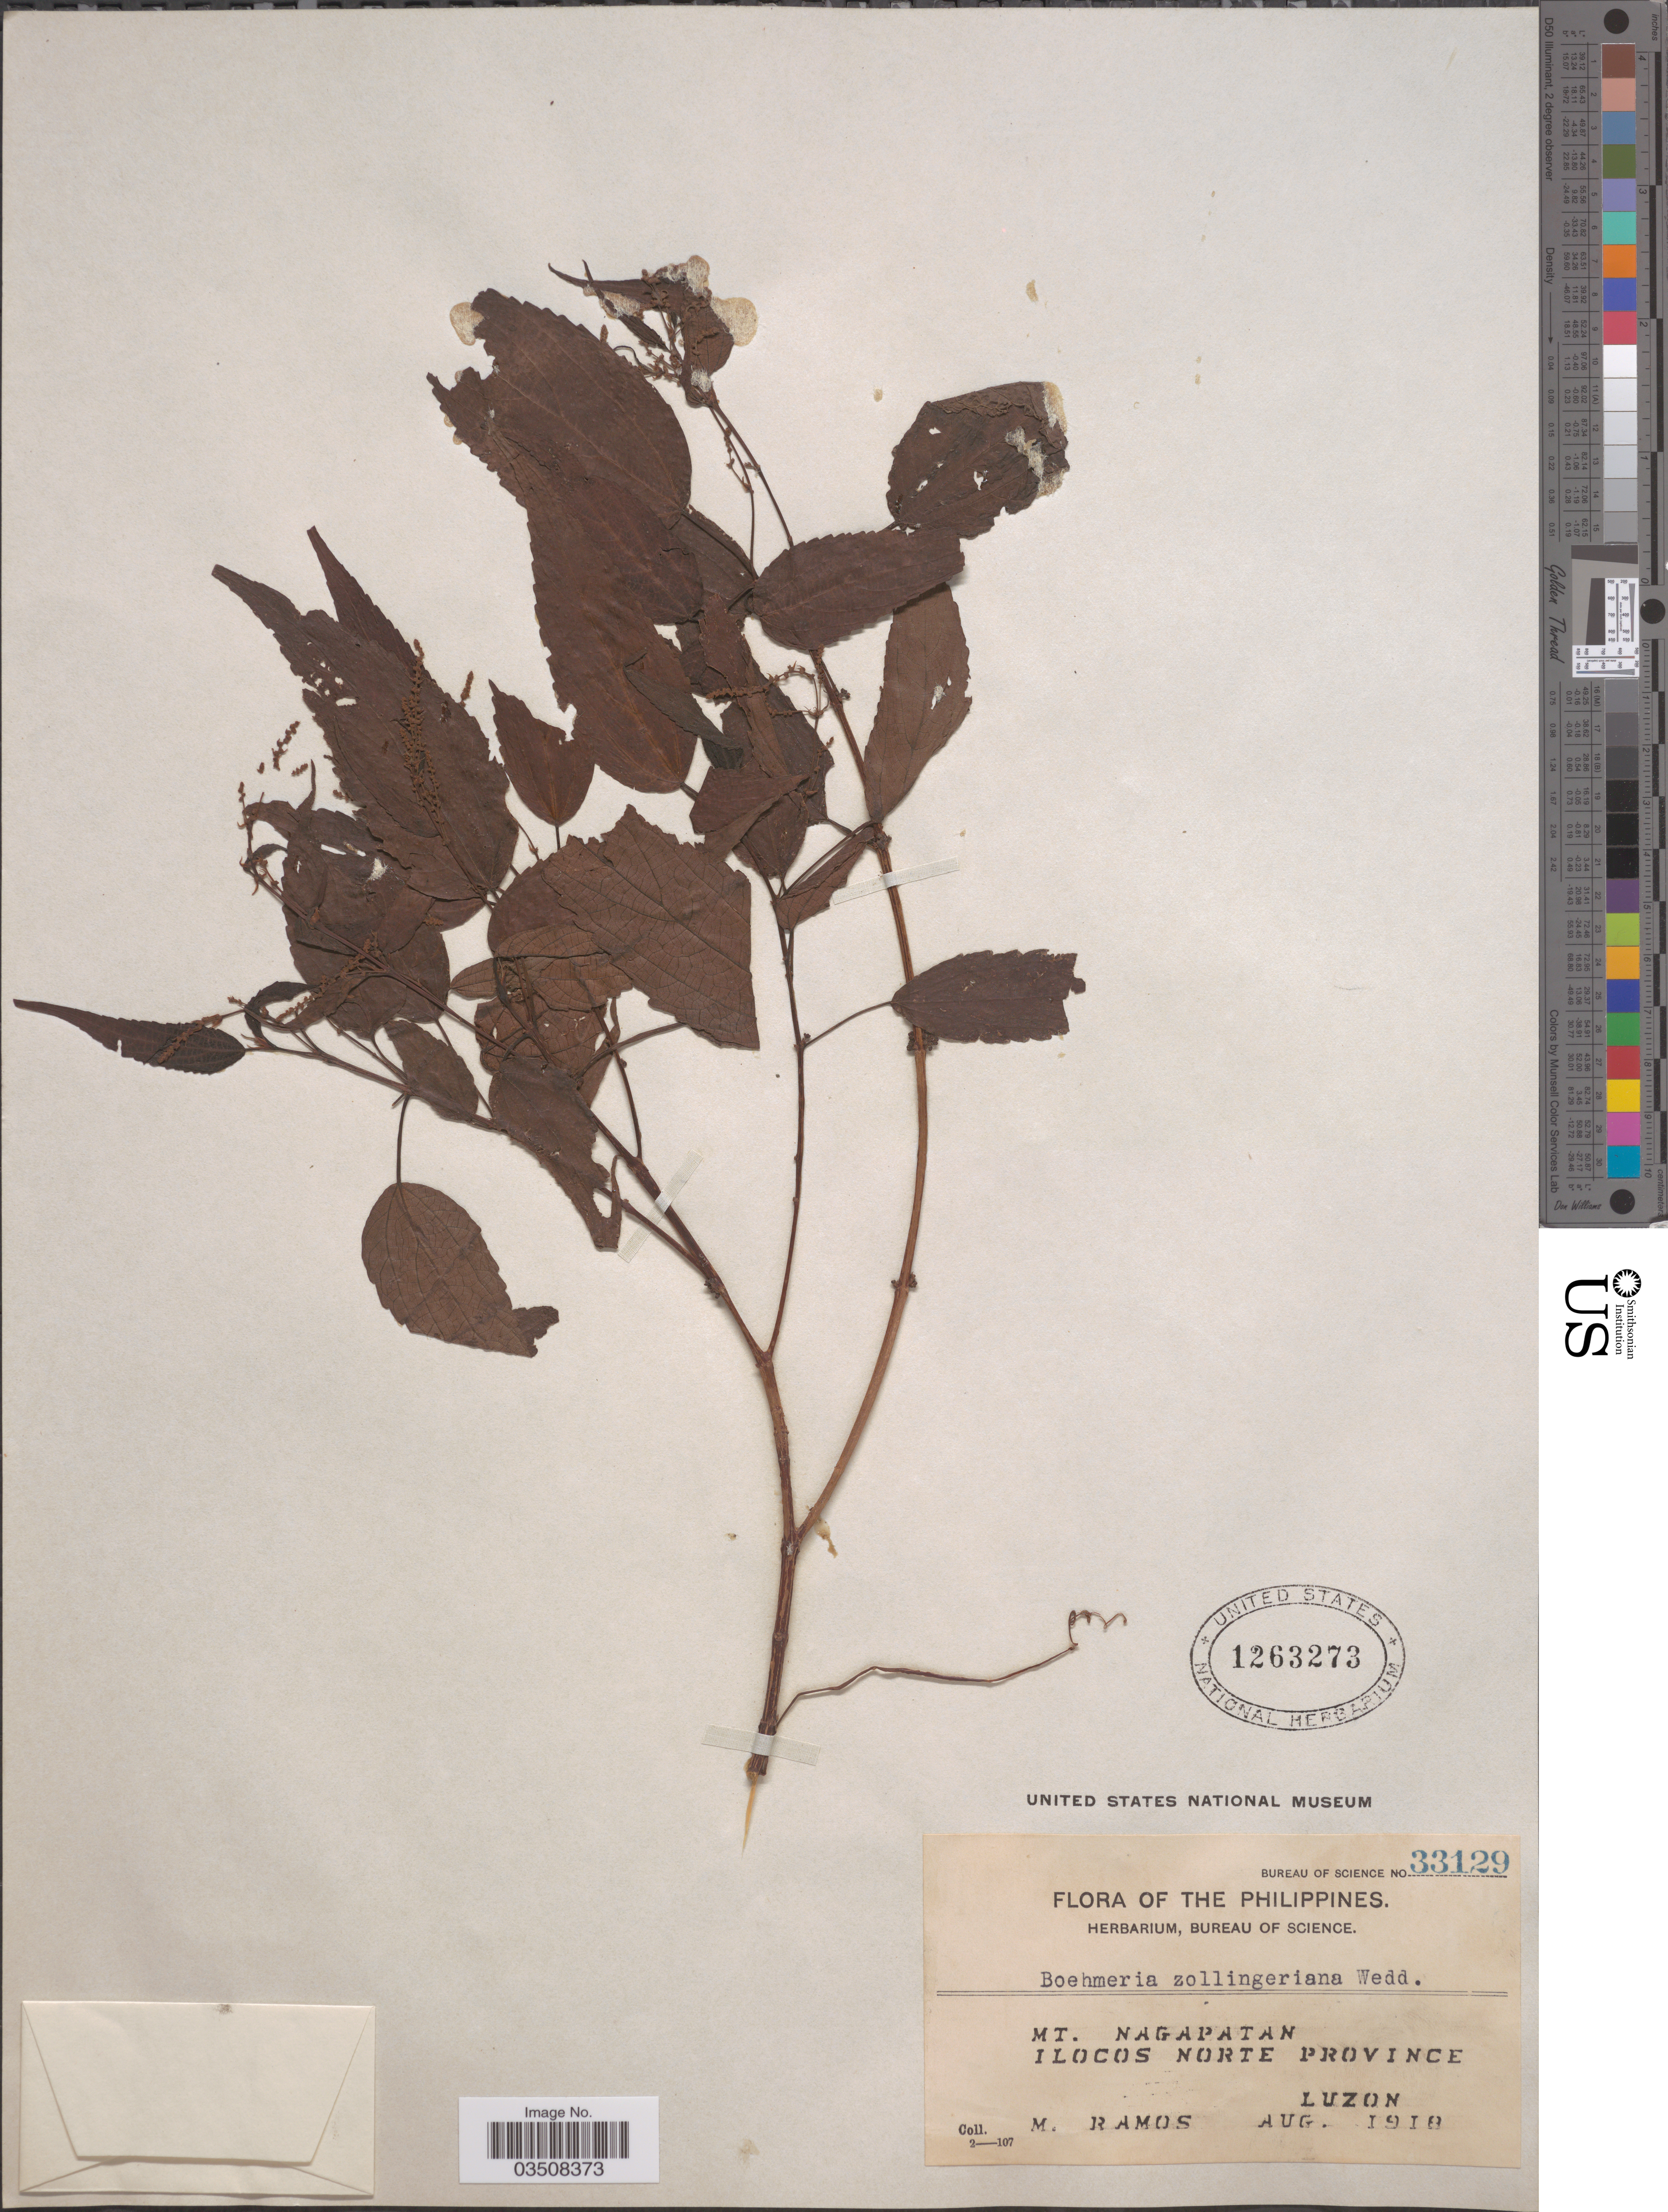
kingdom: Plantae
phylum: Tracheophyta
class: Magnoliopsida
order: Rosales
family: Urticaceae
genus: Boehmeria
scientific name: Boehmeria zollingeriana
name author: Wedd.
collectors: M. Ramos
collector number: Bureau of Science 33129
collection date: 1918-08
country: Philippines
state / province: Ilocos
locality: Mt. Nagapatan. Ilocos Norte Province, Luzon.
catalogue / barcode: US 1263273